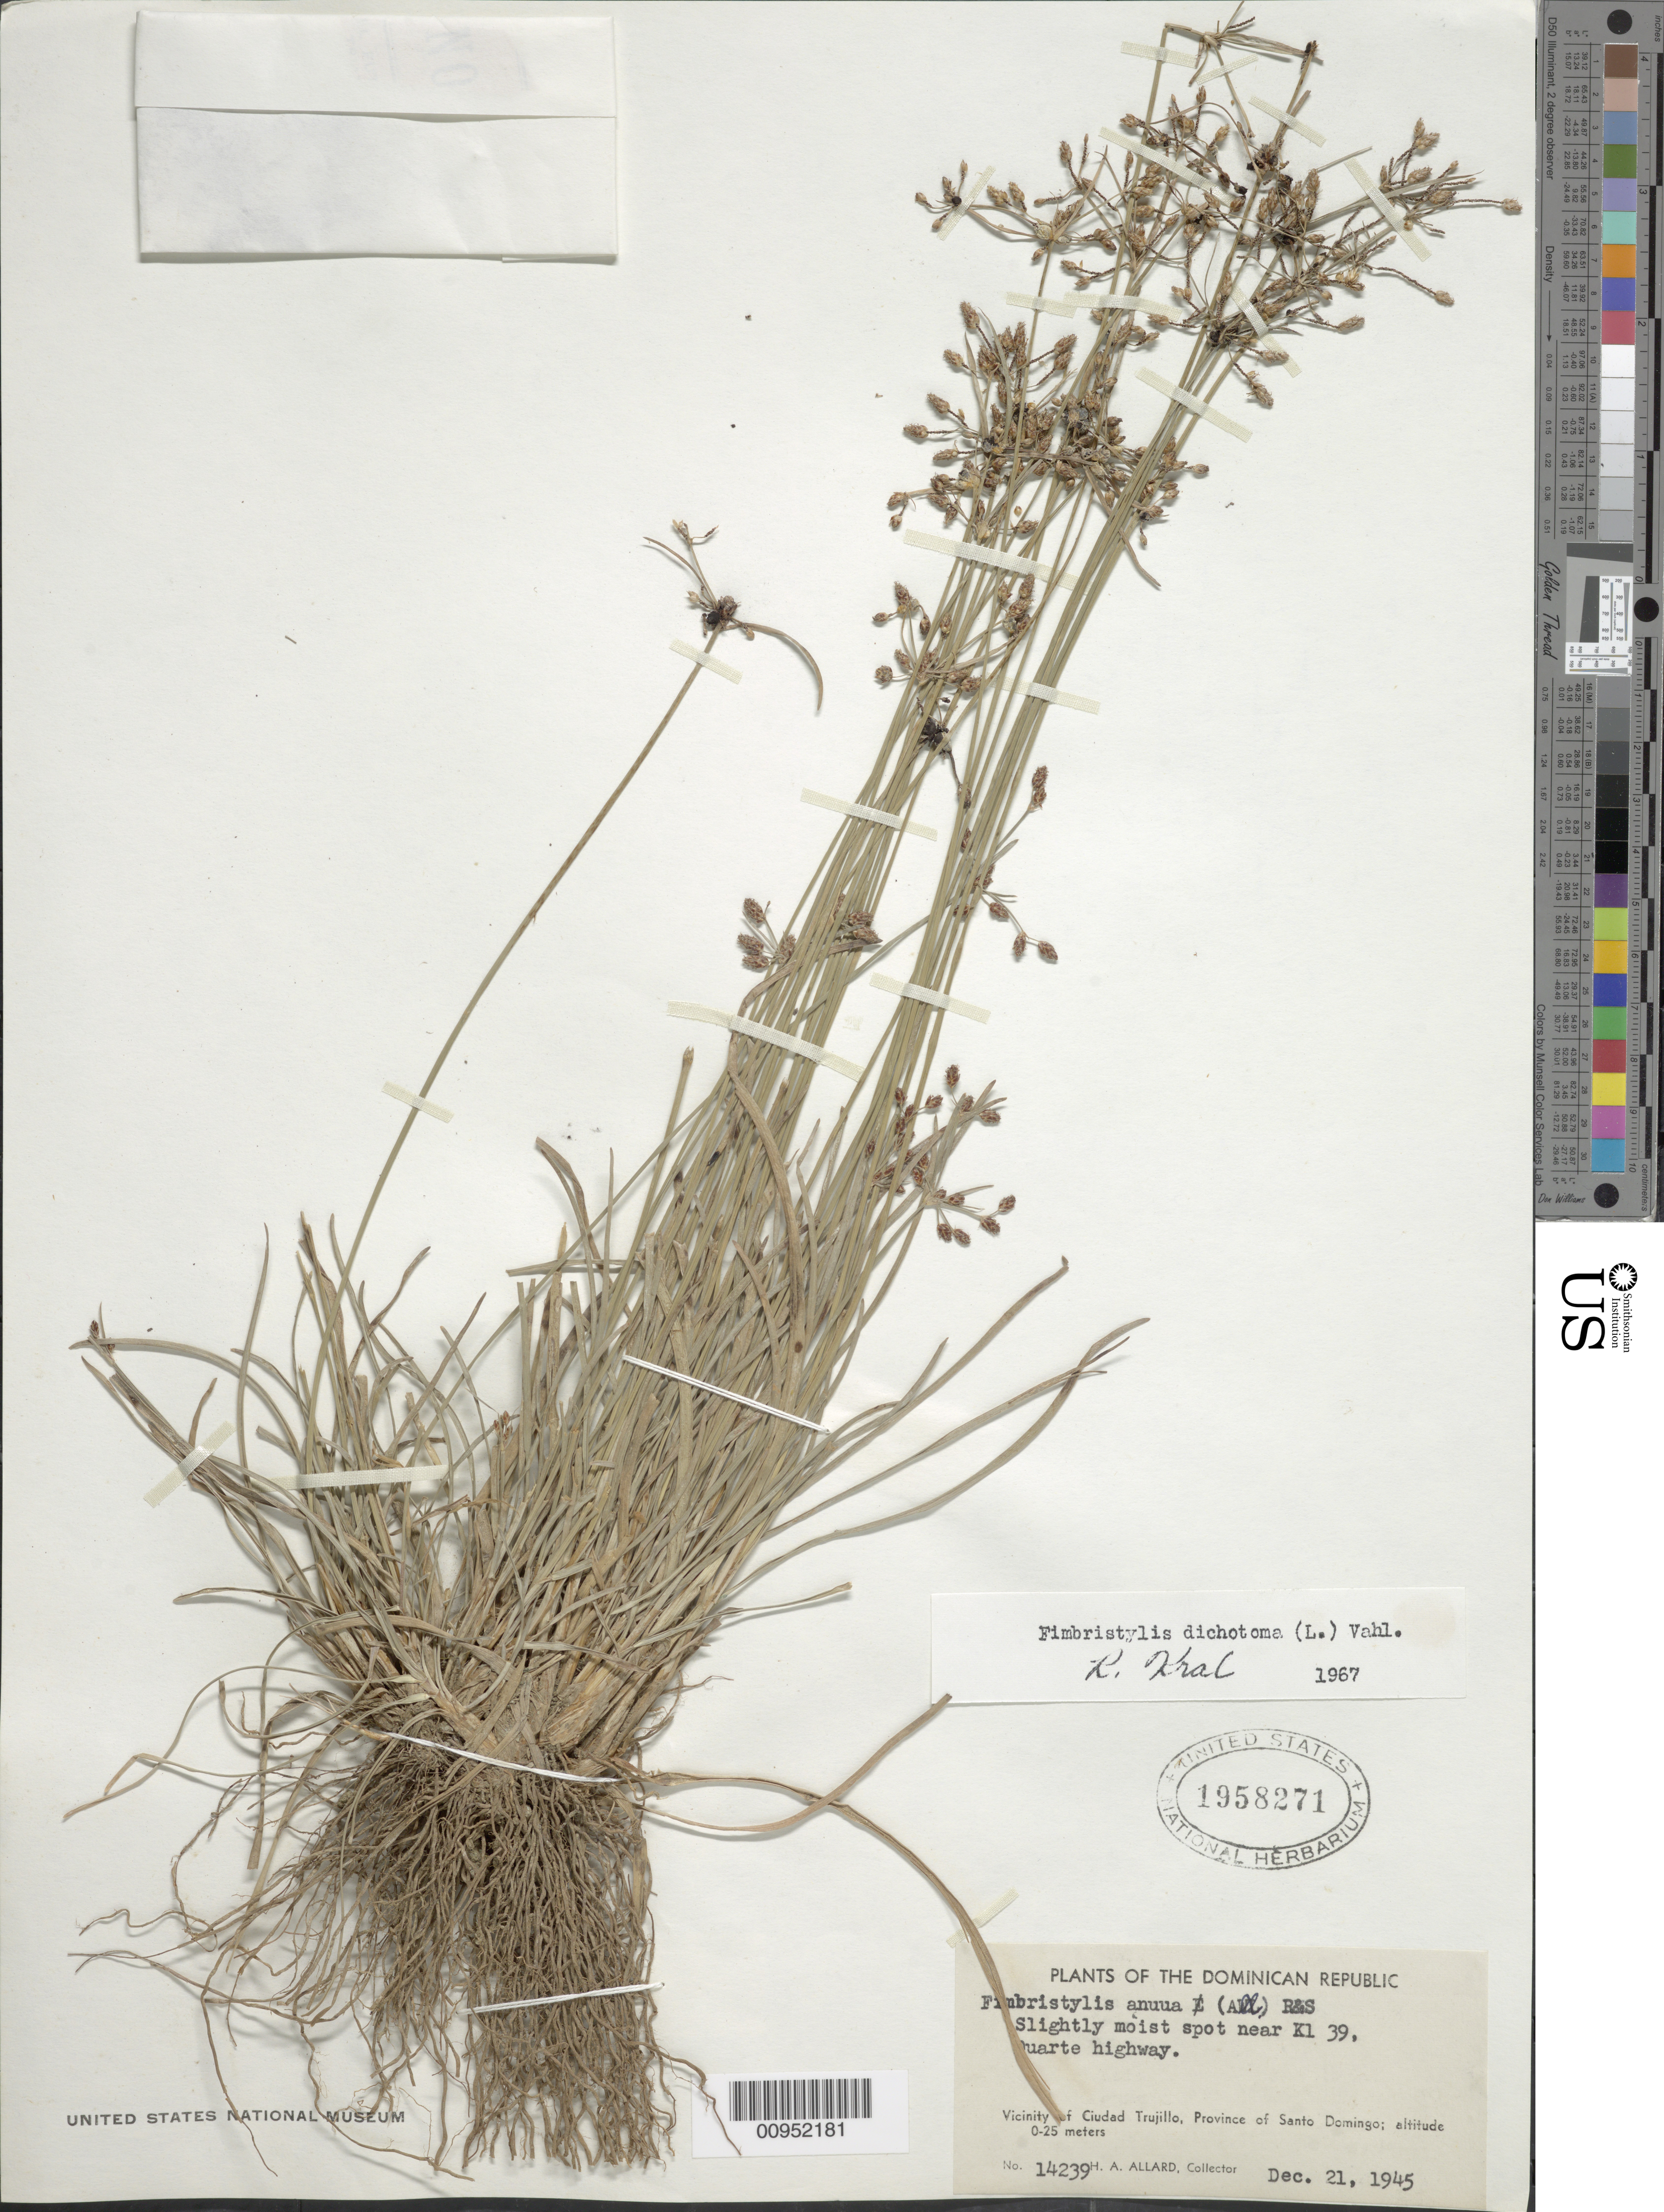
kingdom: Plantae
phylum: Tracheophyta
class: Liliopsida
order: Poales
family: Cyperaceae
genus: Fimbristylis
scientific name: Fimbristylis dichotoma subsp. dichotoma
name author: (L.) Vahl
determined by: Kral, Robert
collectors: H. A. Allard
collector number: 14239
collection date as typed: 22 Dec 1945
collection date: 1945-12-22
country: Dominican Republic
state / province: Santo Domingo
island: Hispaniola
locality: Vicinity of Ciudad Trujillo, near Kl 39, Duarte Highway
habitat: Slightly moist spot near highway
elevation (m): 0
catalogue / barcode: US 1958271